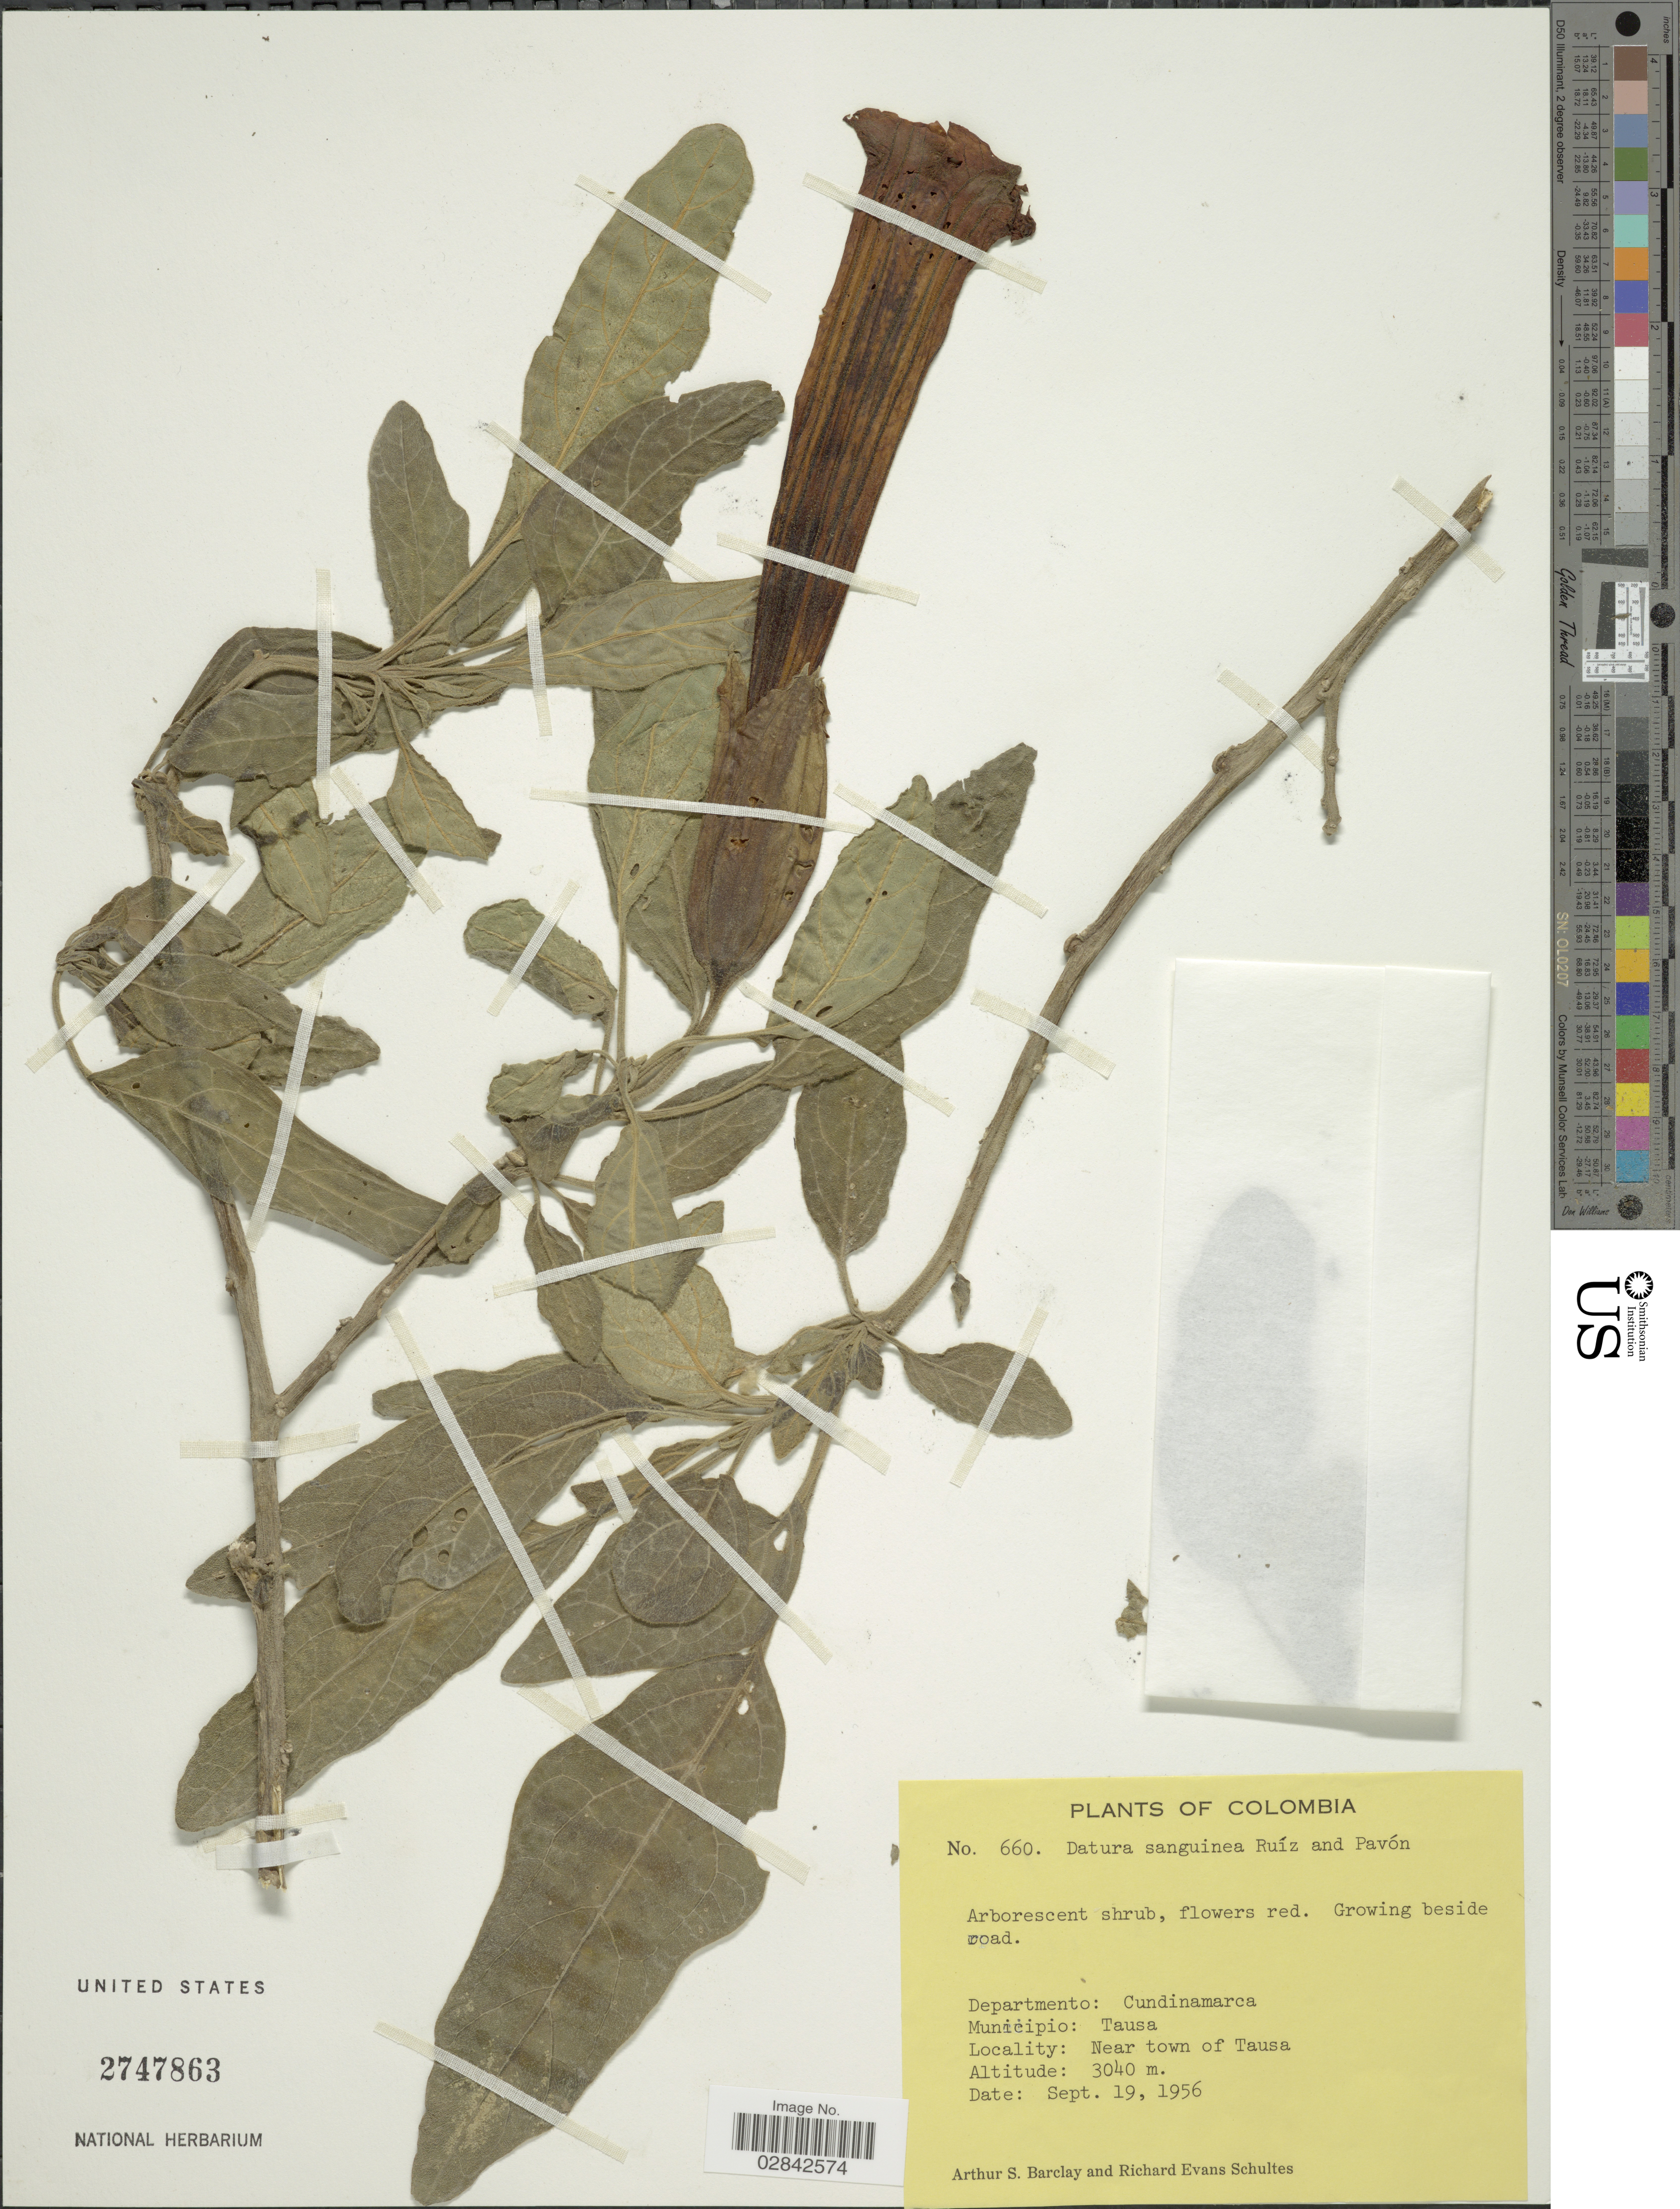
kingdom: Plantae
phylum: Tracheophyta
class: Magnoliopsida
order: Solanales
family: Solanaceae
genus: Brugmansia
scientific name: Brugmansia sanguinea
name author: (Ruiz & Pav.) D. Don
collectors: A. S. Barclay & R. E. Schultes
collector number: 660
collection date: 1956-09-19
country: Colombia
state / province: Cundinamarca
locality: Departmento: Cundinamarca, Municipio: Tausa, near town of Tausa.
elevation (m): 3040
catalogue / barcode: US 2747863